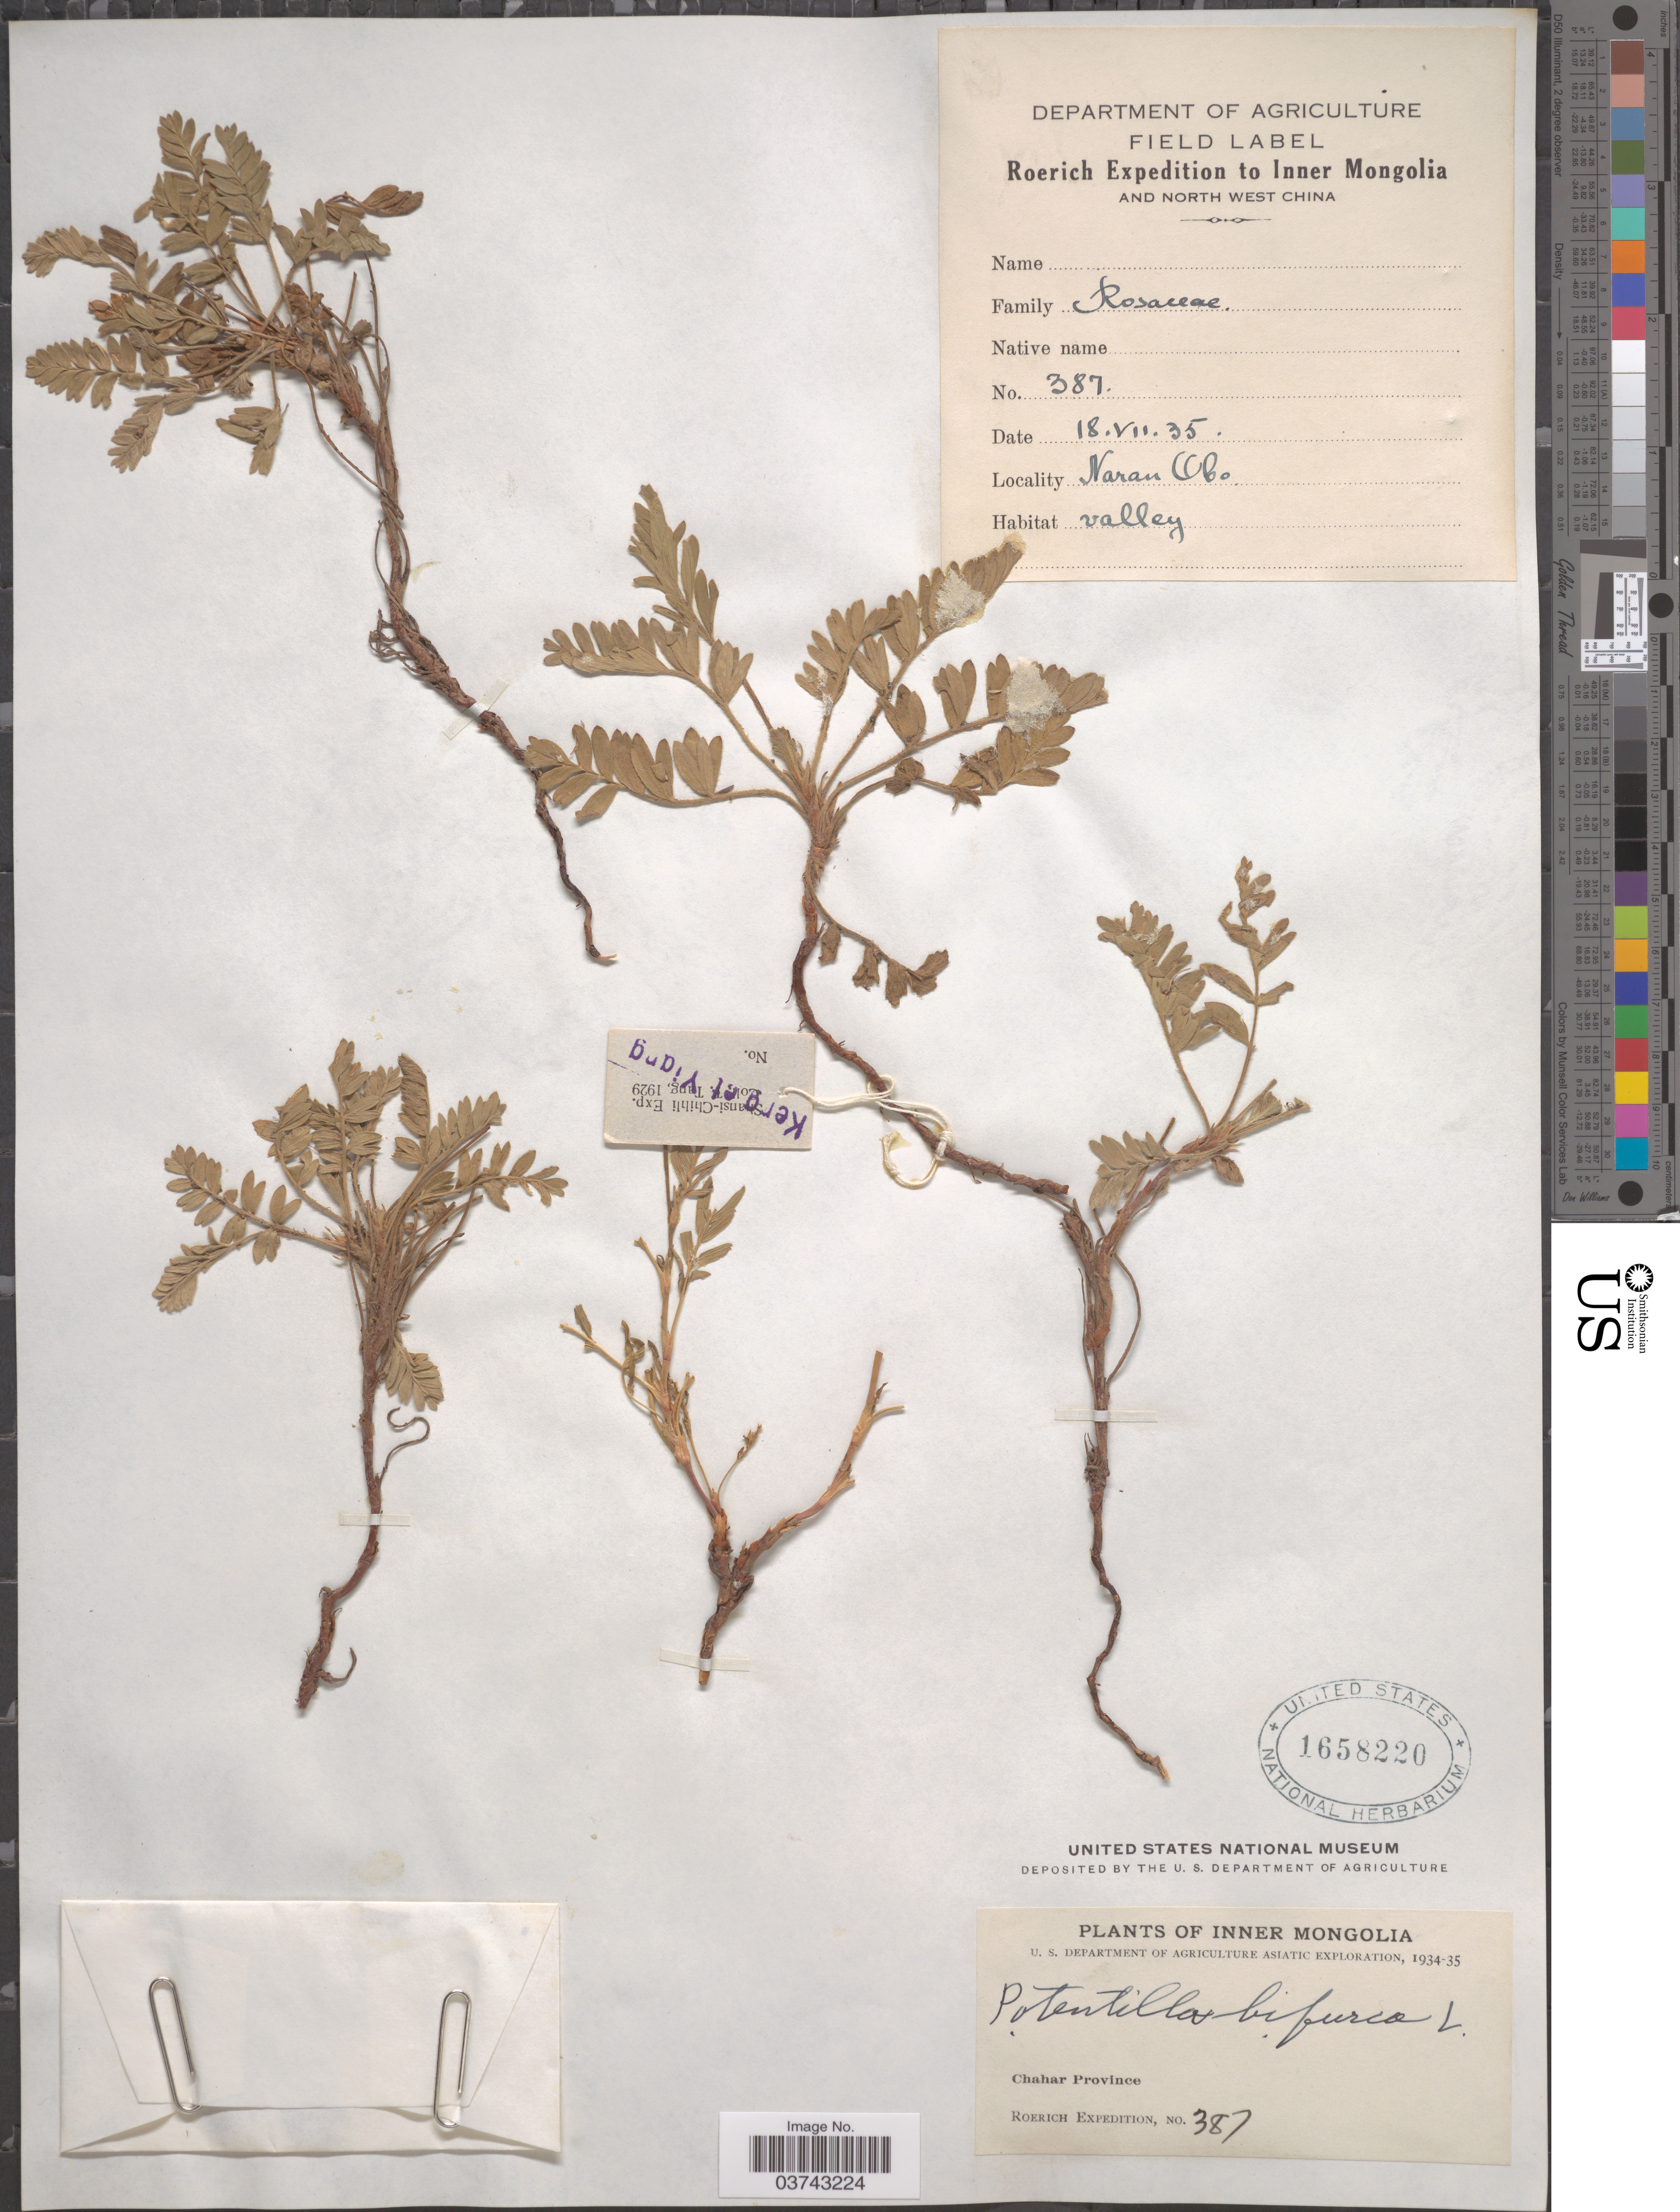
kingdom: Plantae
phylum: Tracheophyta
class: Magnoliopsida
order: Rosales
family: Rosaceae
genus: Sibbaldianthe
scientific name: Sibbaldianthe bifurca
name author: (L.) Kurtto & T. Erikss.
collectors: Roerich Expedition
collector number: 387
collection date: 1935-07-18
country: China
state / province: Nei Monggol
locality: Inner Mongolia and North West China. Chahar Province. Naran Obo.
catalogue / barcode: US 1658220